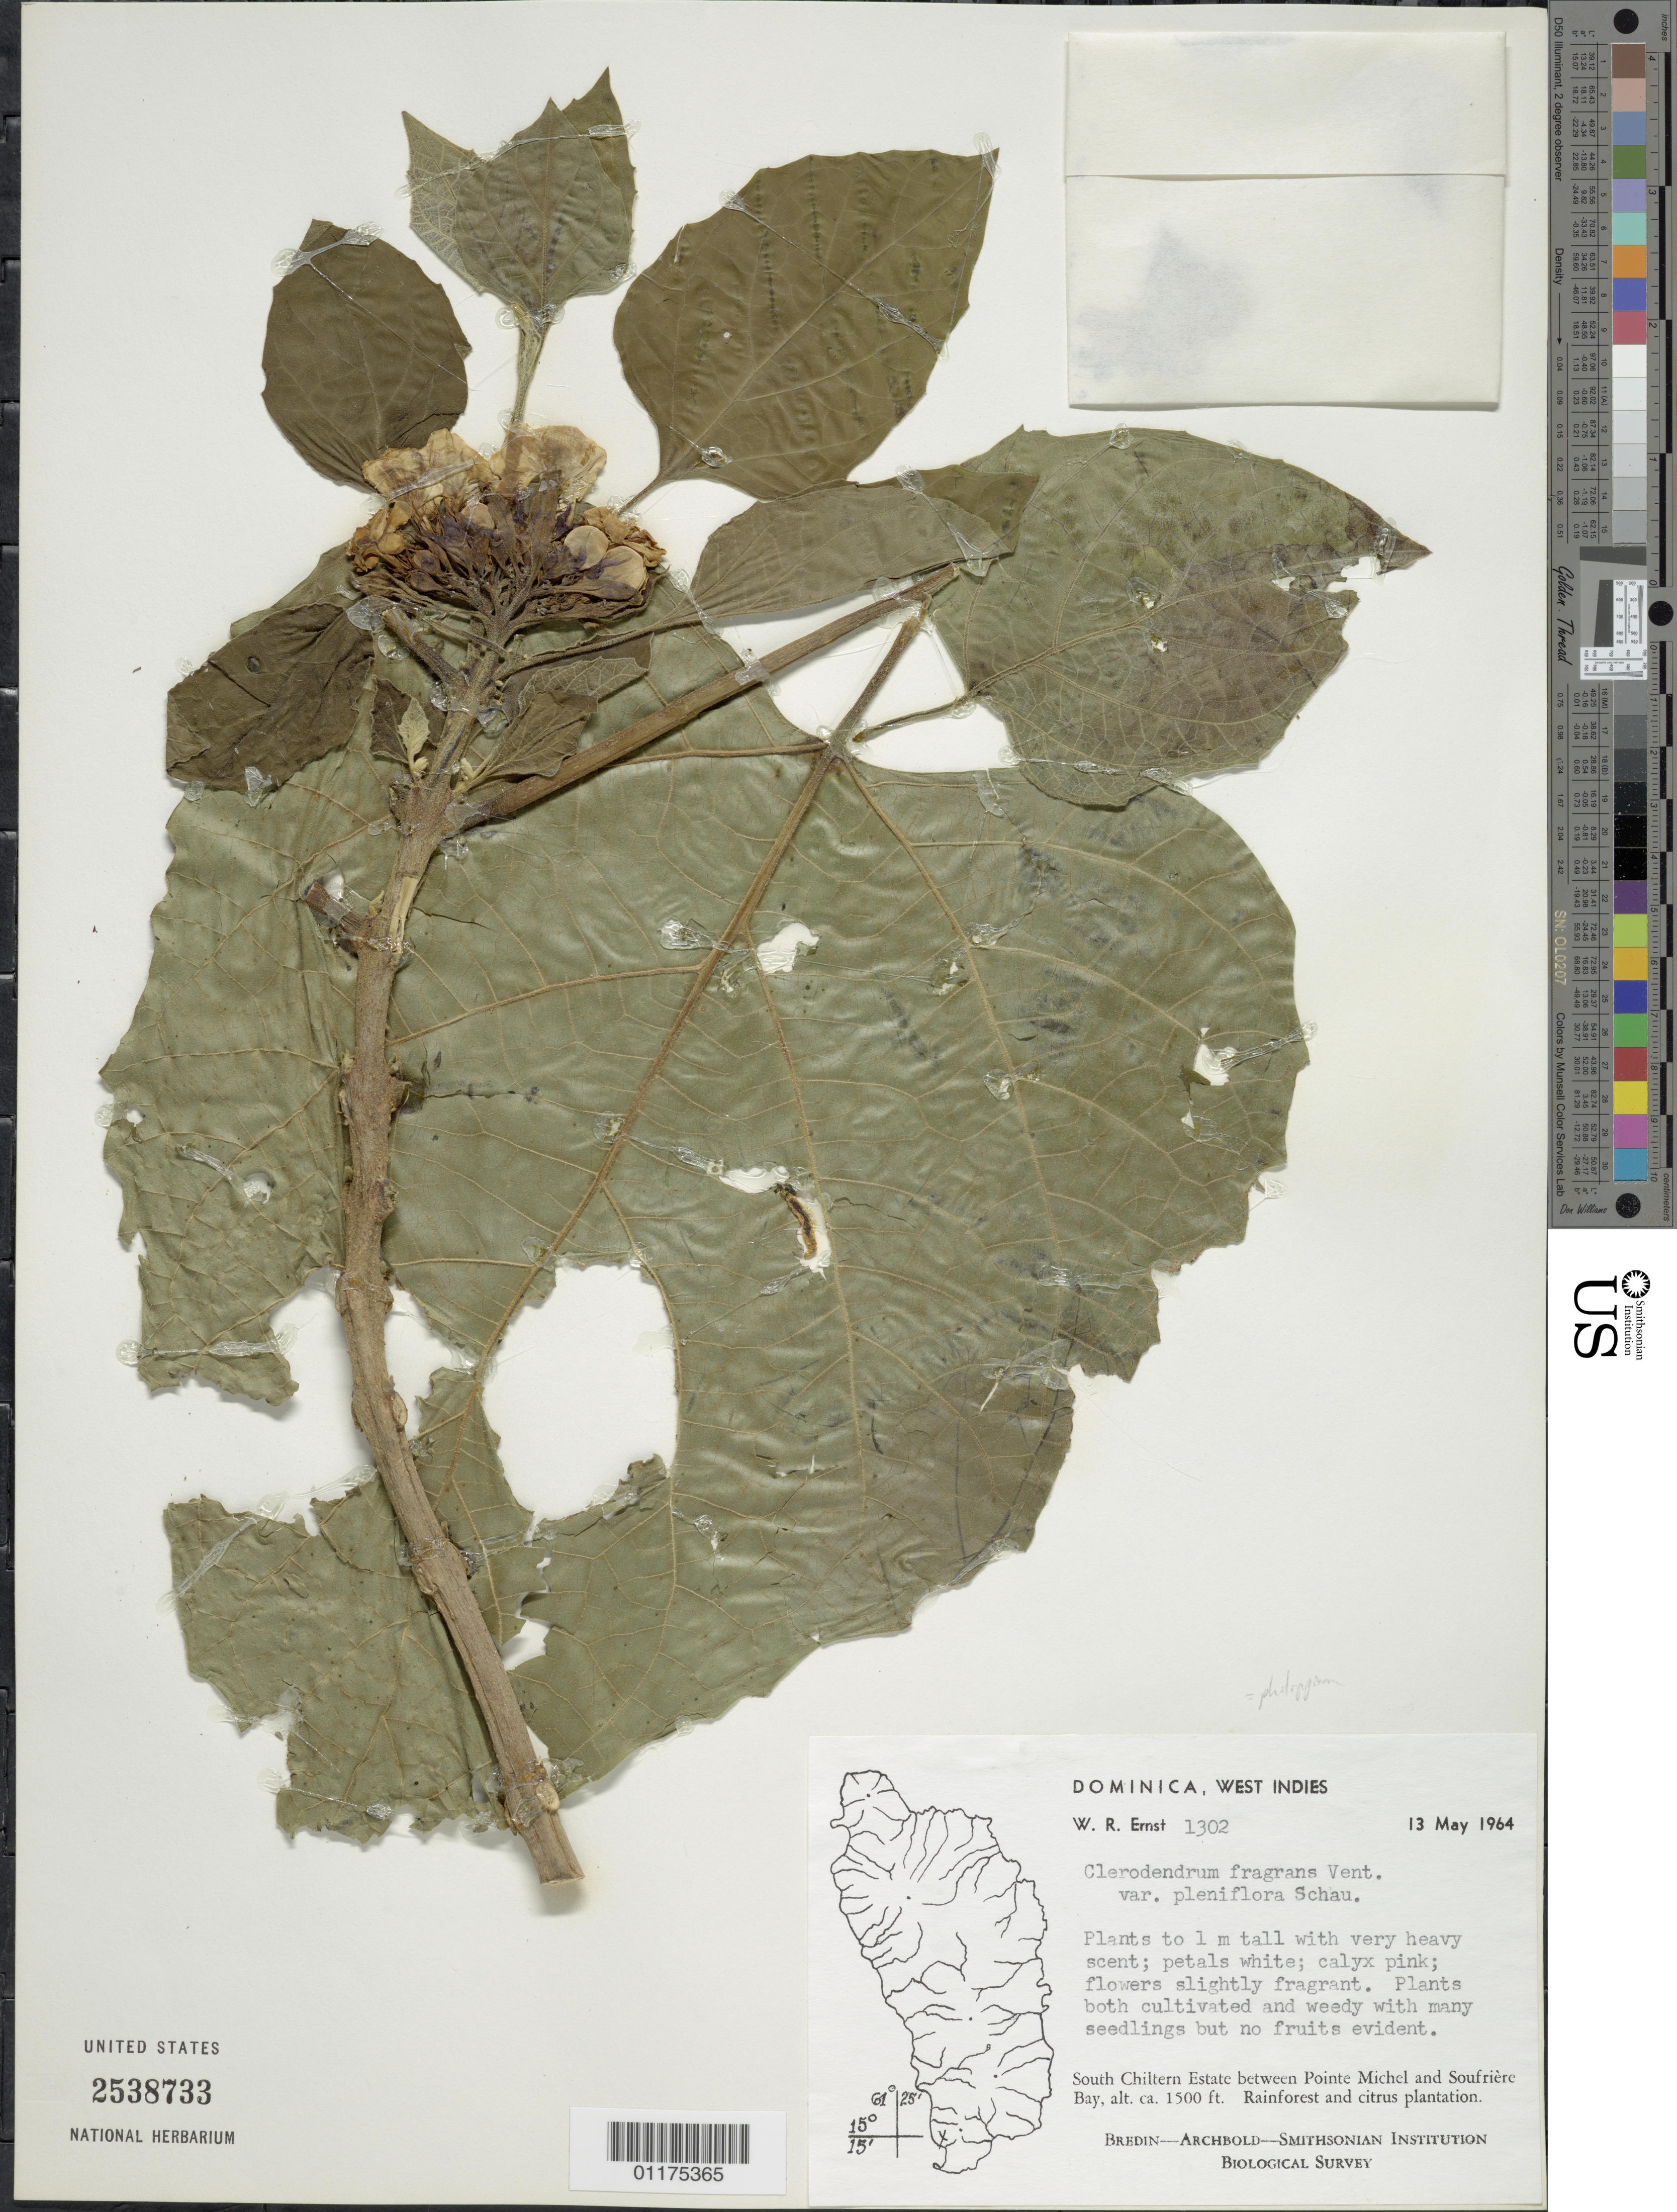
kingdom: Plantae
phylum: Tracheophyta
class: Magnoliopsida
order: Lamiales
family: Lamiaceae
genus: Clerodendrum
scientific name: Clerodendrum philippinum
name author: Schauer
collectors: W. R. Ernst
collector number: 1302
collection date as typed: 13 May 1964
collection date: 1964-05-13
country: Dominica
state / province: St. Luke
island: Dominica I.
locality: S. Chiltern Estate between Pointe Michel and Soufriere Bay,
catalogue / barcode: US 2538733